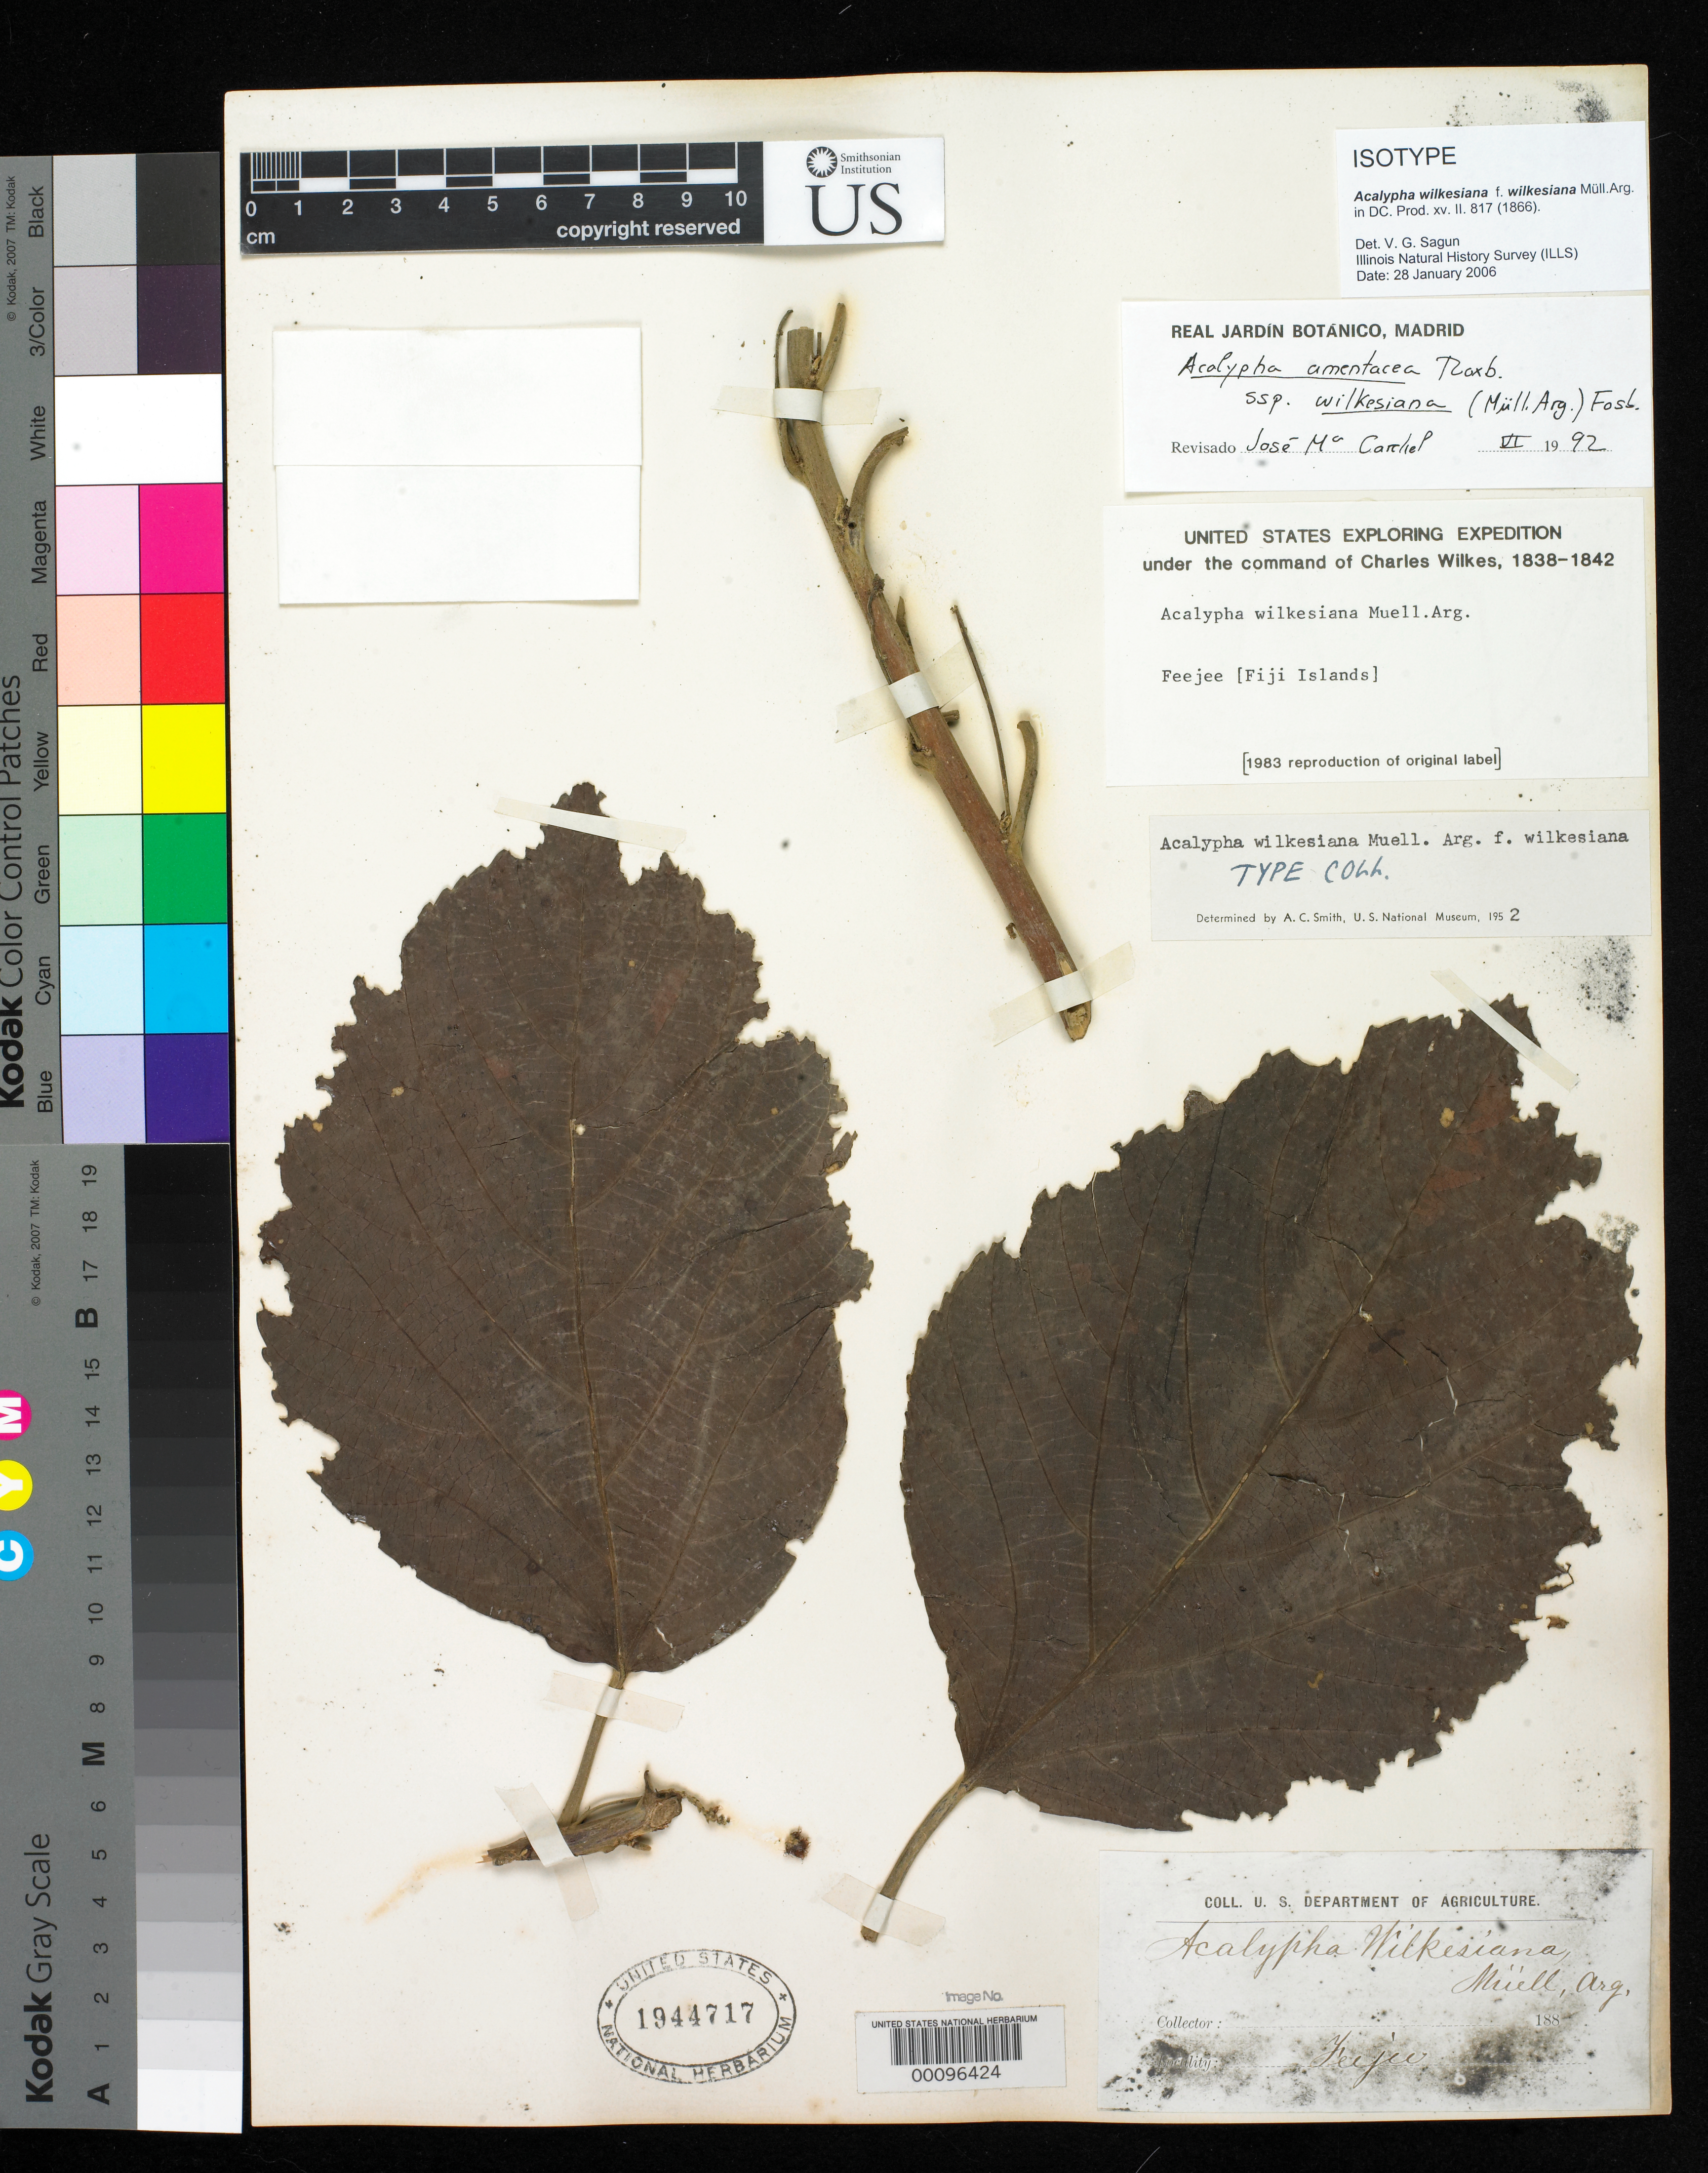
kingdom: Plantae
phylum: Tracheophyta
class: Magnoliopsida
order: Malpighiales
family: Euphorbiaceae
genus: Acalypha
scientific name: Acalypha wilkesiana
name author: Müll. Arg. in DC.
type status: Isotype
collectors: Wilkes Explor. Exped.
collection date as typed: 1840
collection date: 1840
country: Fiji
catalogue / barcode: US 1944717